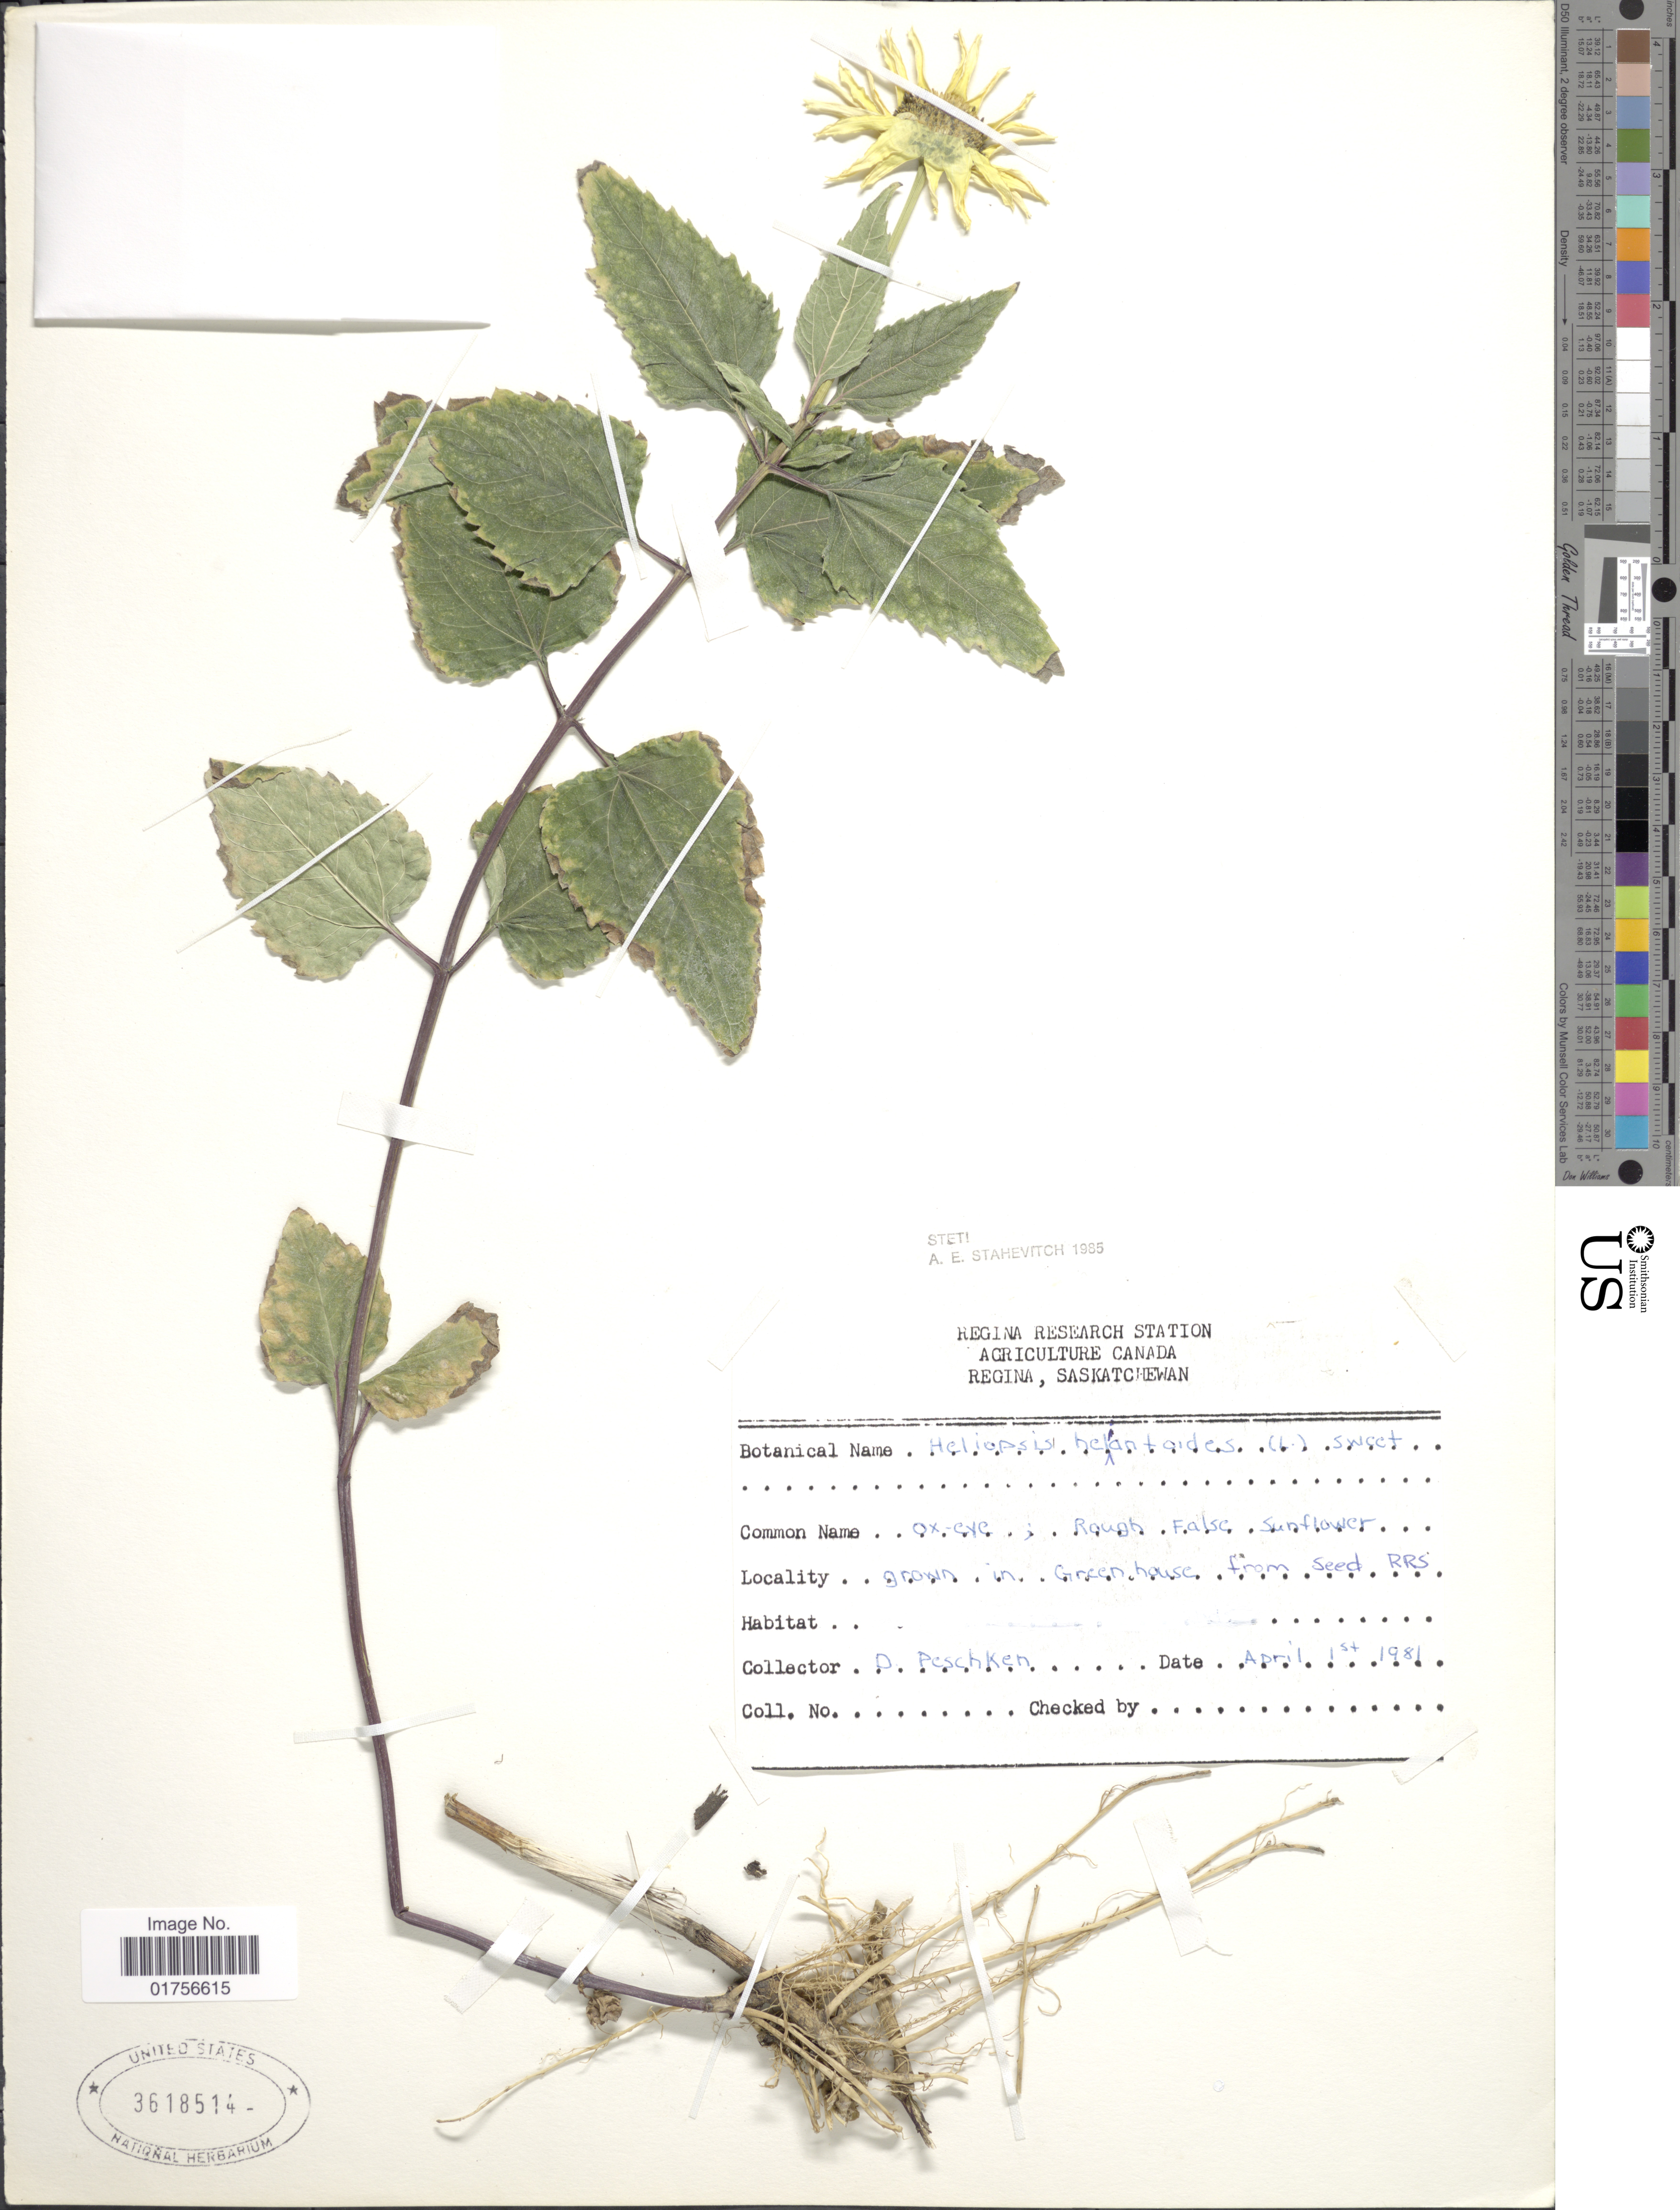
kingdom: Plantae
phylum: Tracheophyta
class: Magnoliopsida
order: Asterales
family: Asteraceae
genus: Heliopsis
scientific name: Heliopsis helianthoides subsp. helianthoides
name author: (L.) Sweet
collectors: D. Peschken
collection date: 1981-04-01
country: Canada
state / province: Saskatchewan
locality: Regina, Saskatchetan, Grown in Greenhouse from seed RRS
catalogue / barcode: US 3618514